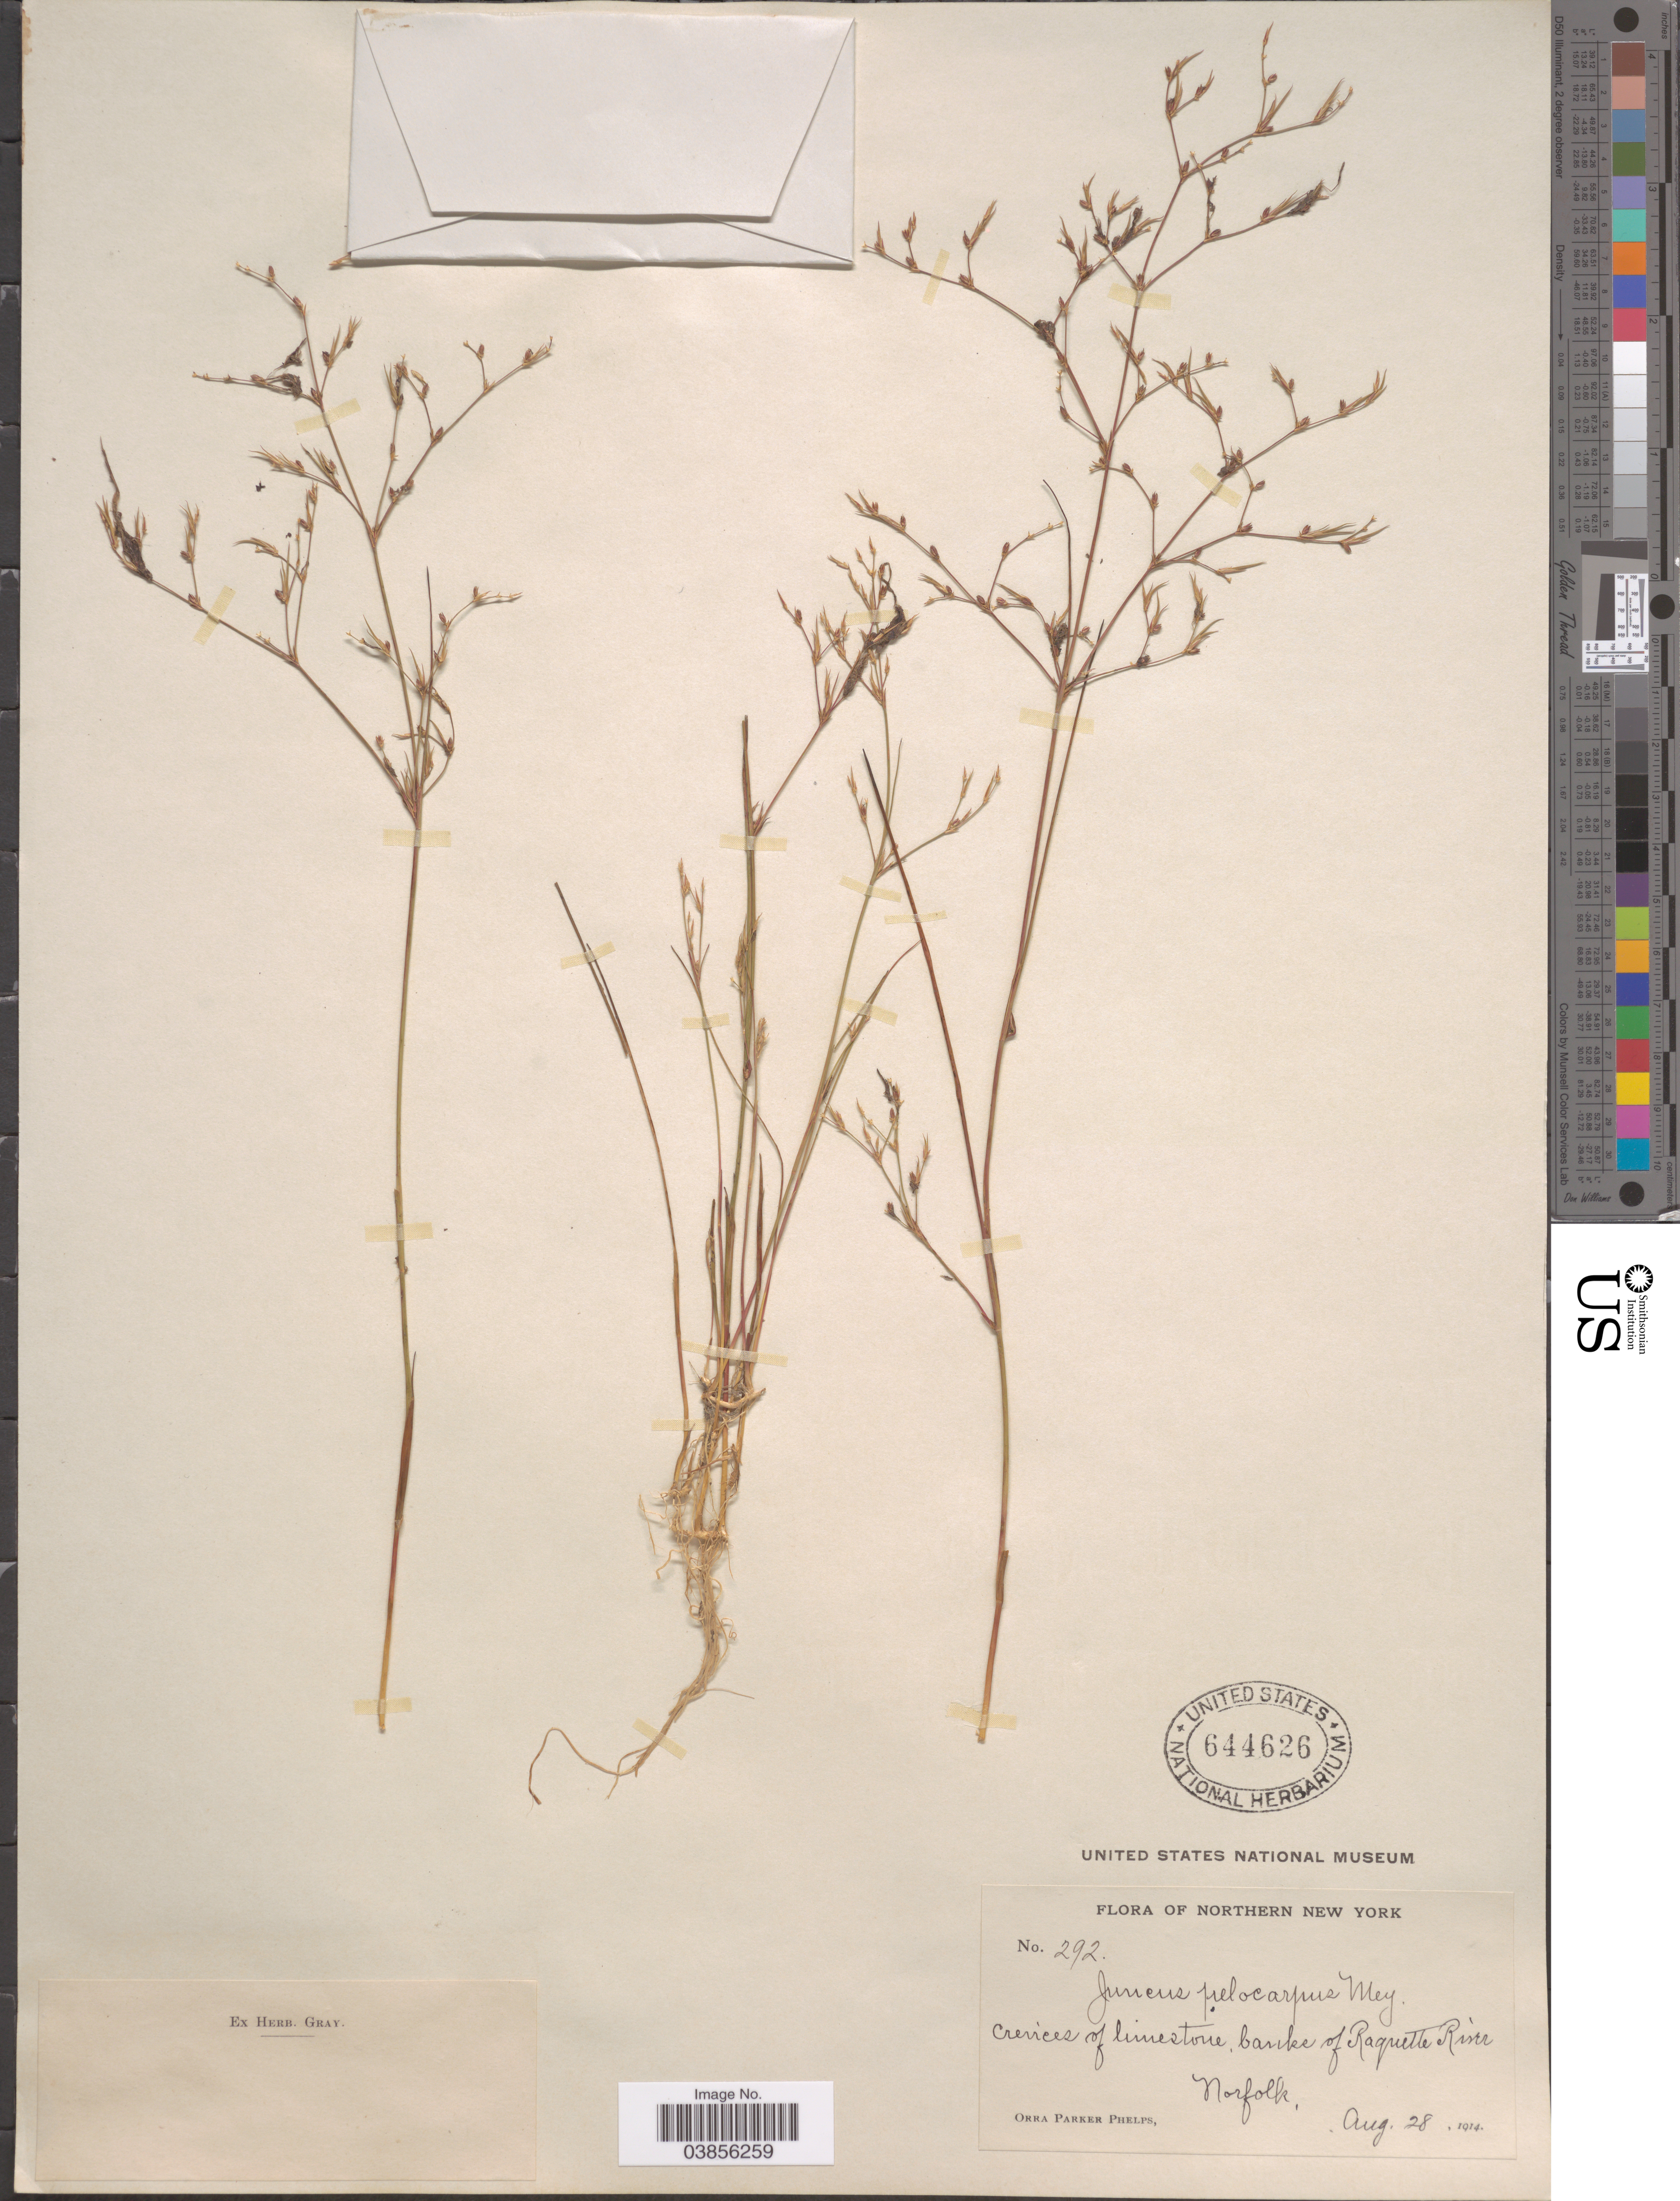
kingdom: Plantae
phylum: Tracheophyta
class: Liliopsida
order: Poales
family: Juncaceae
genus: Juncus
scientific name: Juncus pelocarpus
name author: E. Mey.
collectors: O. P. Phelps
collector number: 292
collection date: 1914-08-28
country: United States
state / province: New York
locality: Northern New York. Banks of Raquette River. Norfolk.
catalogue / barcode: US 644626